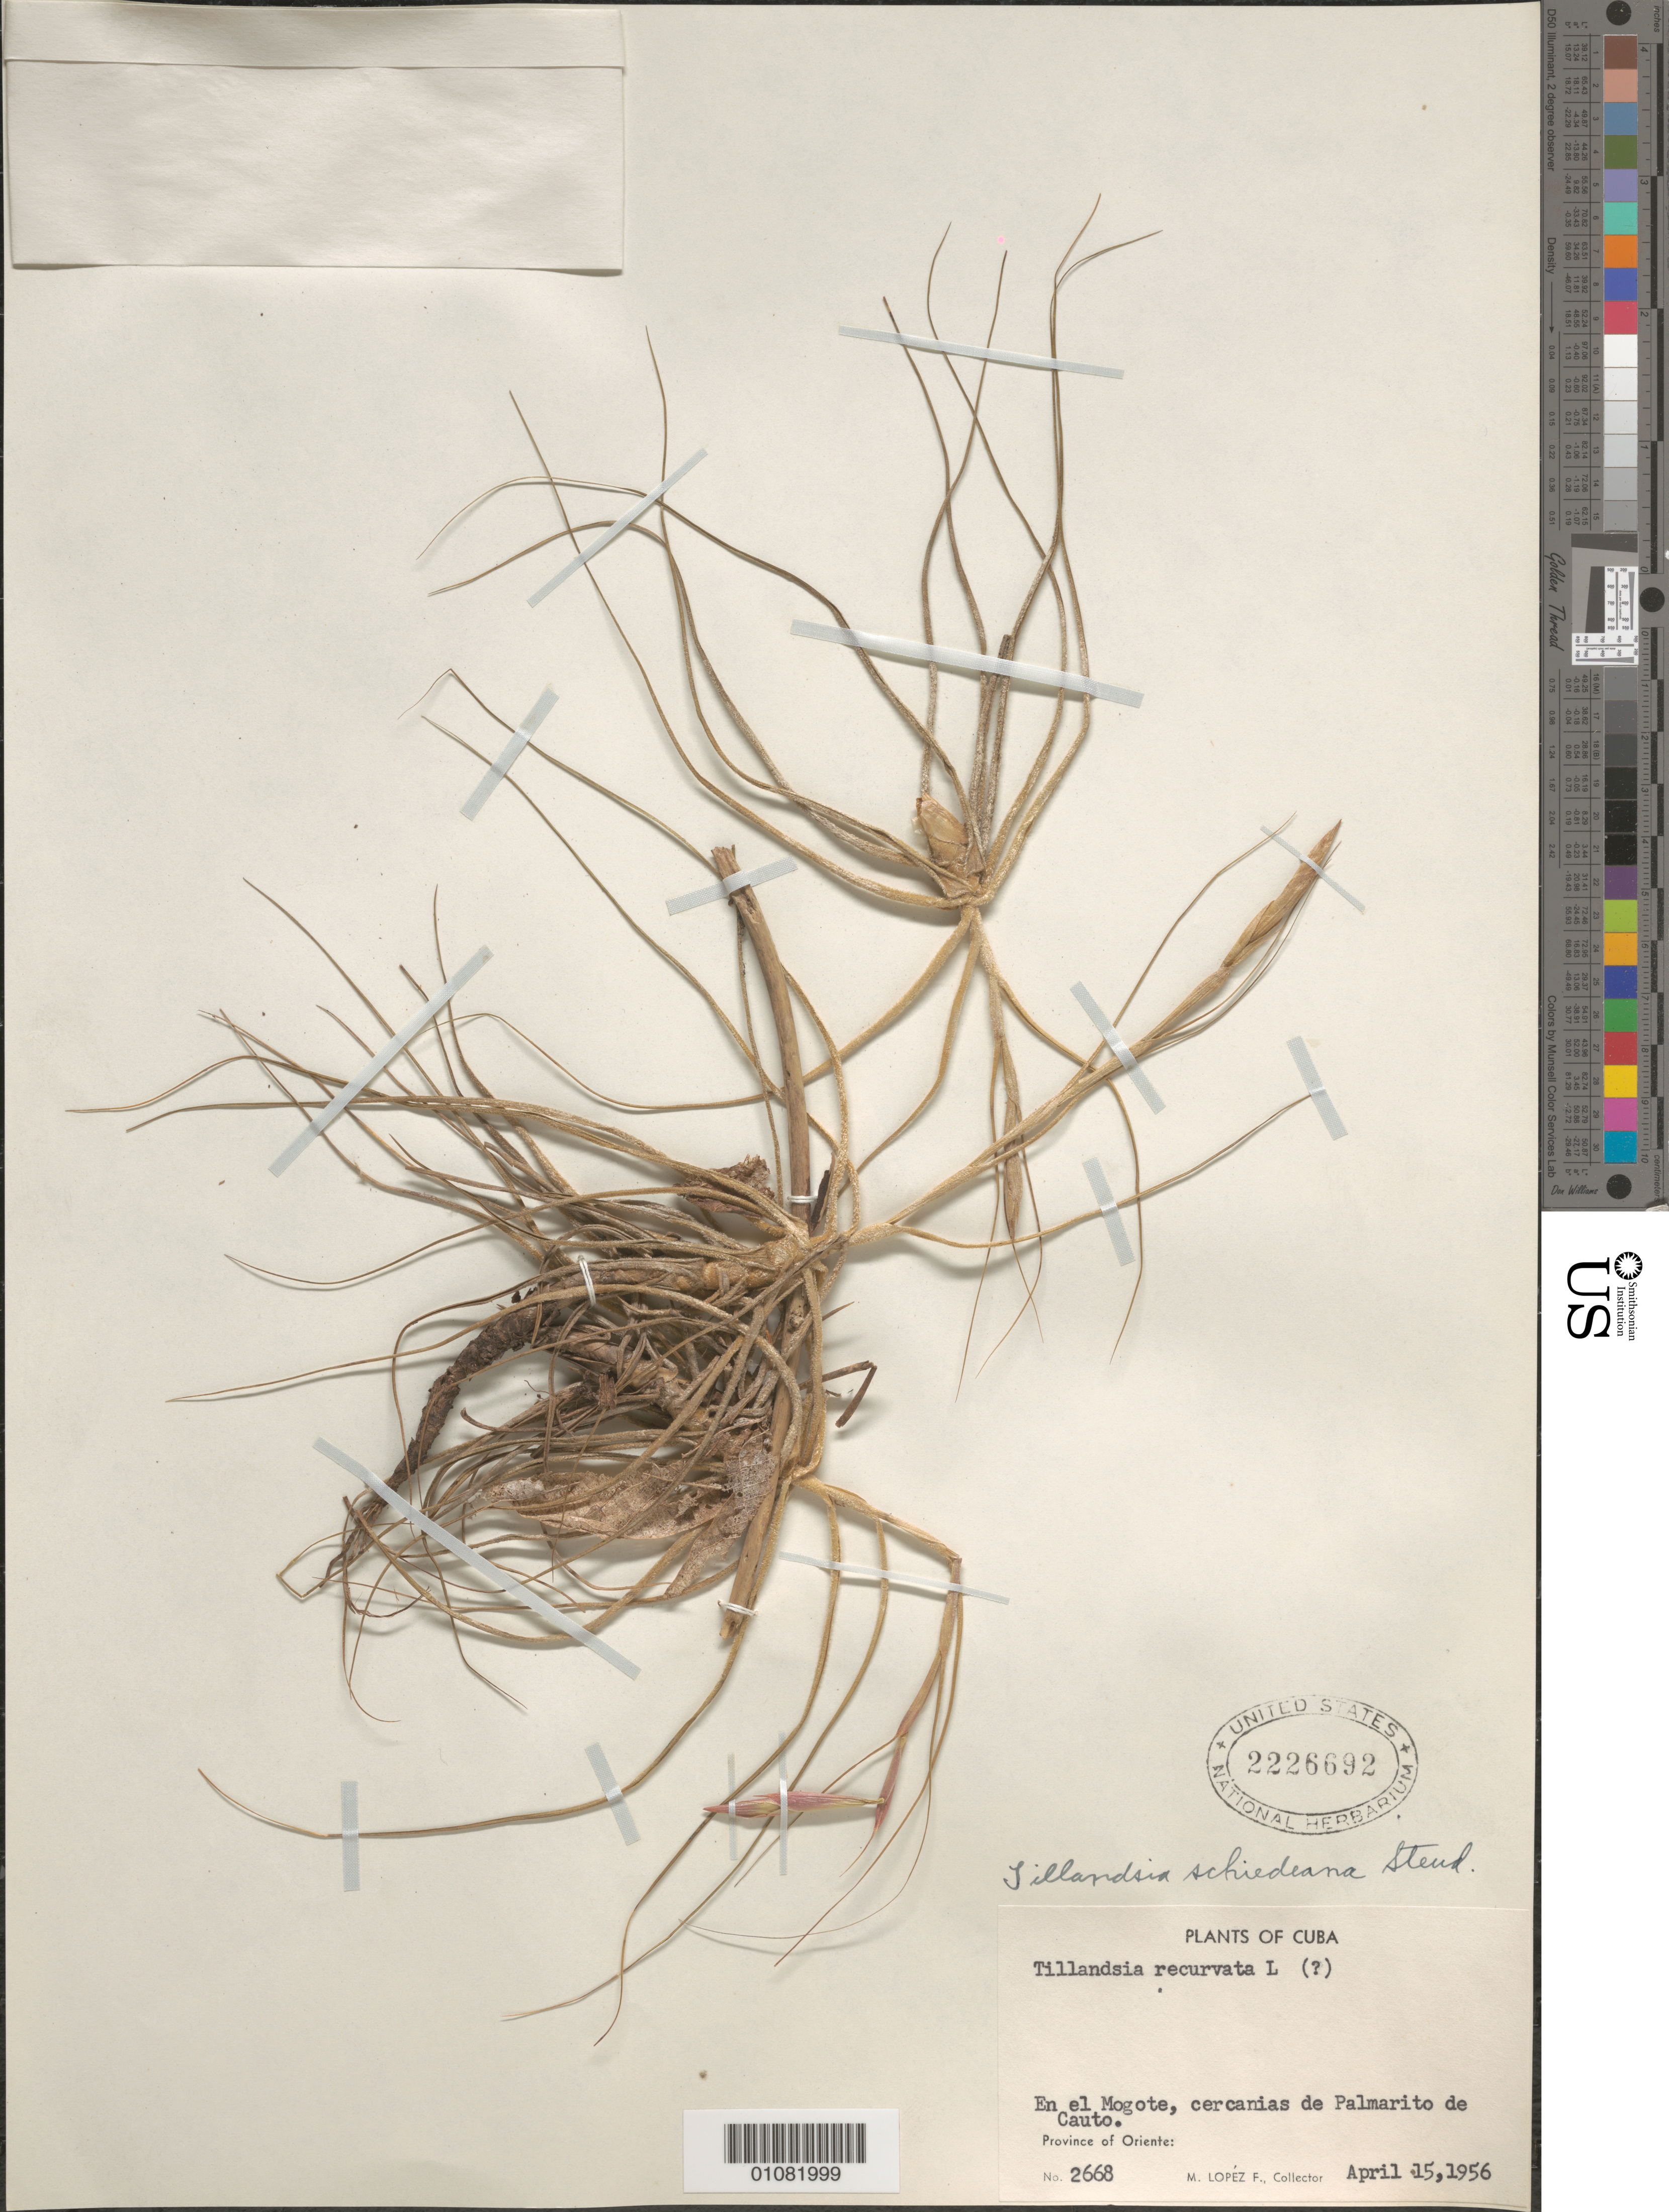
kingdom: Plantae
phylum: Tracheophyta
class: Liliopsida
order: Poales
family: Bromeliaceae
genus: Tillandsia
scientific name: Tillandsia schiedeana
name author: Steud.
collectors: M. López Figueiras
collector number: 2668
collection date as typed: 15 Apr 1956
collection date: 1956-04-15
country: Cuba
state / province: Santiago de Cuba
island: Cuba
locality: Province of Oriente En el Mogote, cercanias de Palmarito de Cauto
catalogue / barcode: US 2226692